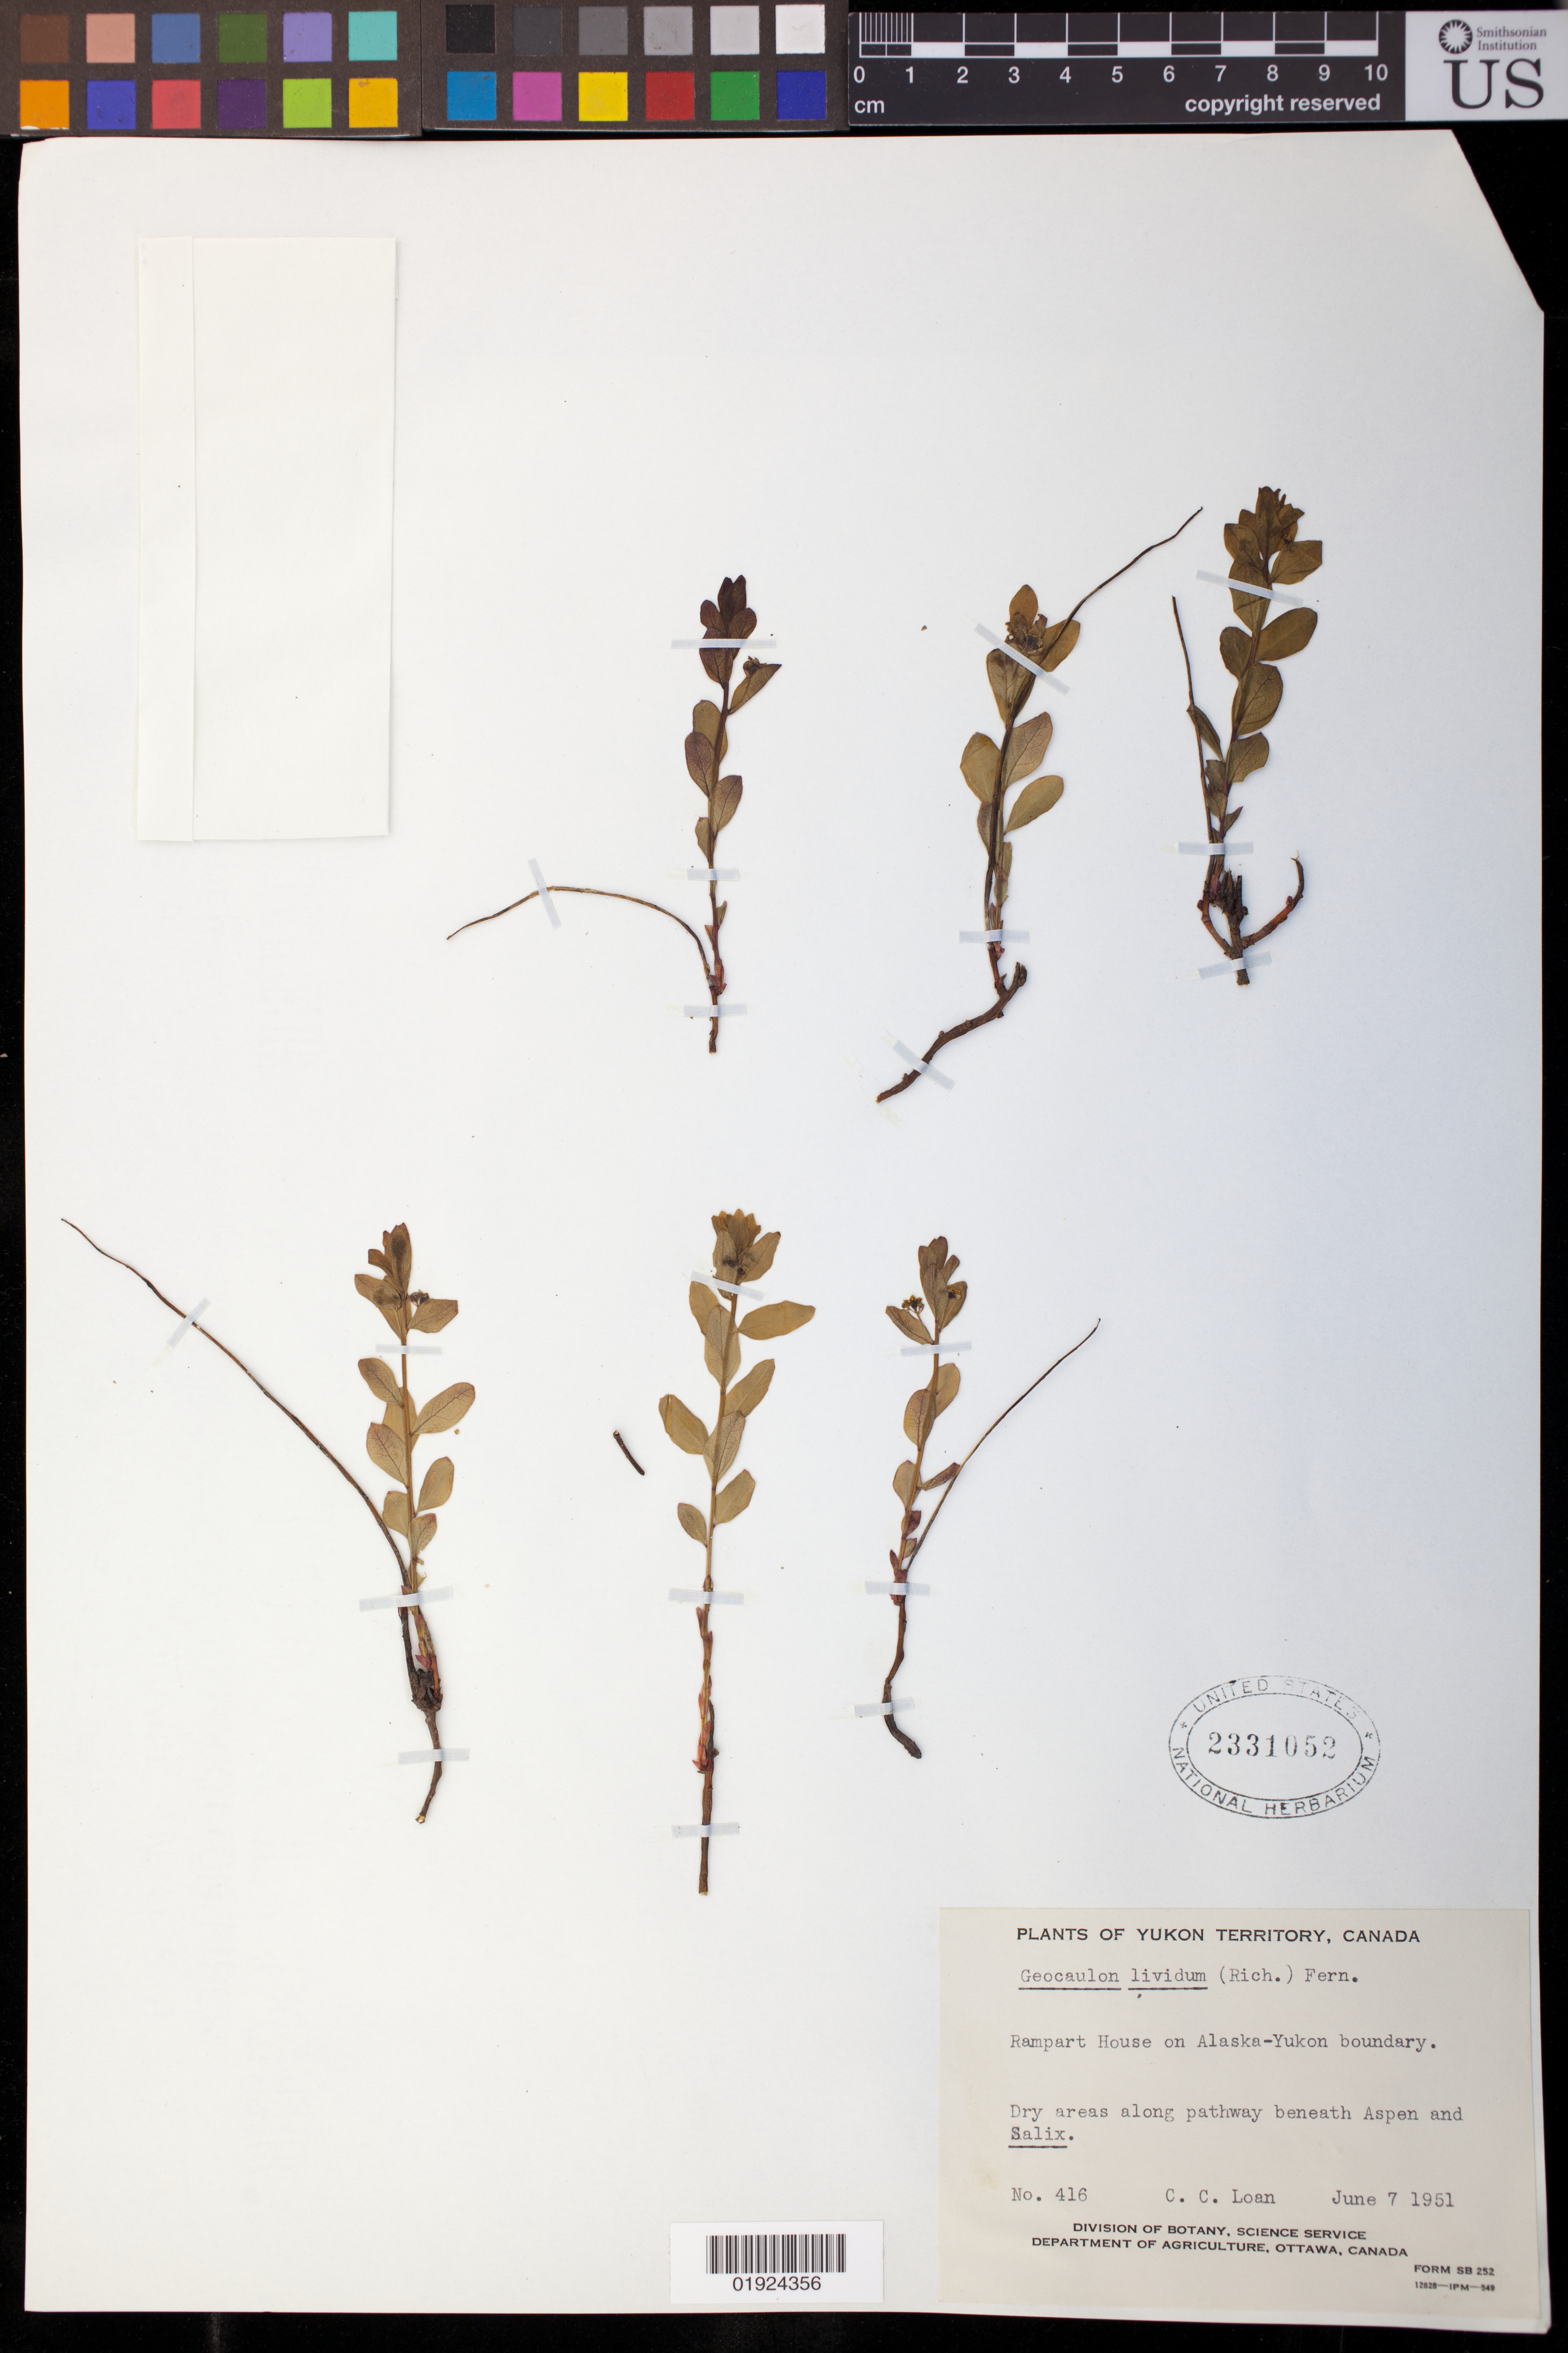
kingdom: Plantae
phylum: Tracheophyta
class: Magnoliopsida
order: Santalales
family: Comandraceae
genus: Geocaulon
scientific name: Geocaulon lividum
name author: (Richardson) Fernald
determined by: Piehl, M. A.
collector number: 416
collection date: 1951-06-07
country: Canada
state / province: Yukon Territory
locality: Rampart House on Alaska-Yukon boundary.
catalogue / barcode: US 2331052